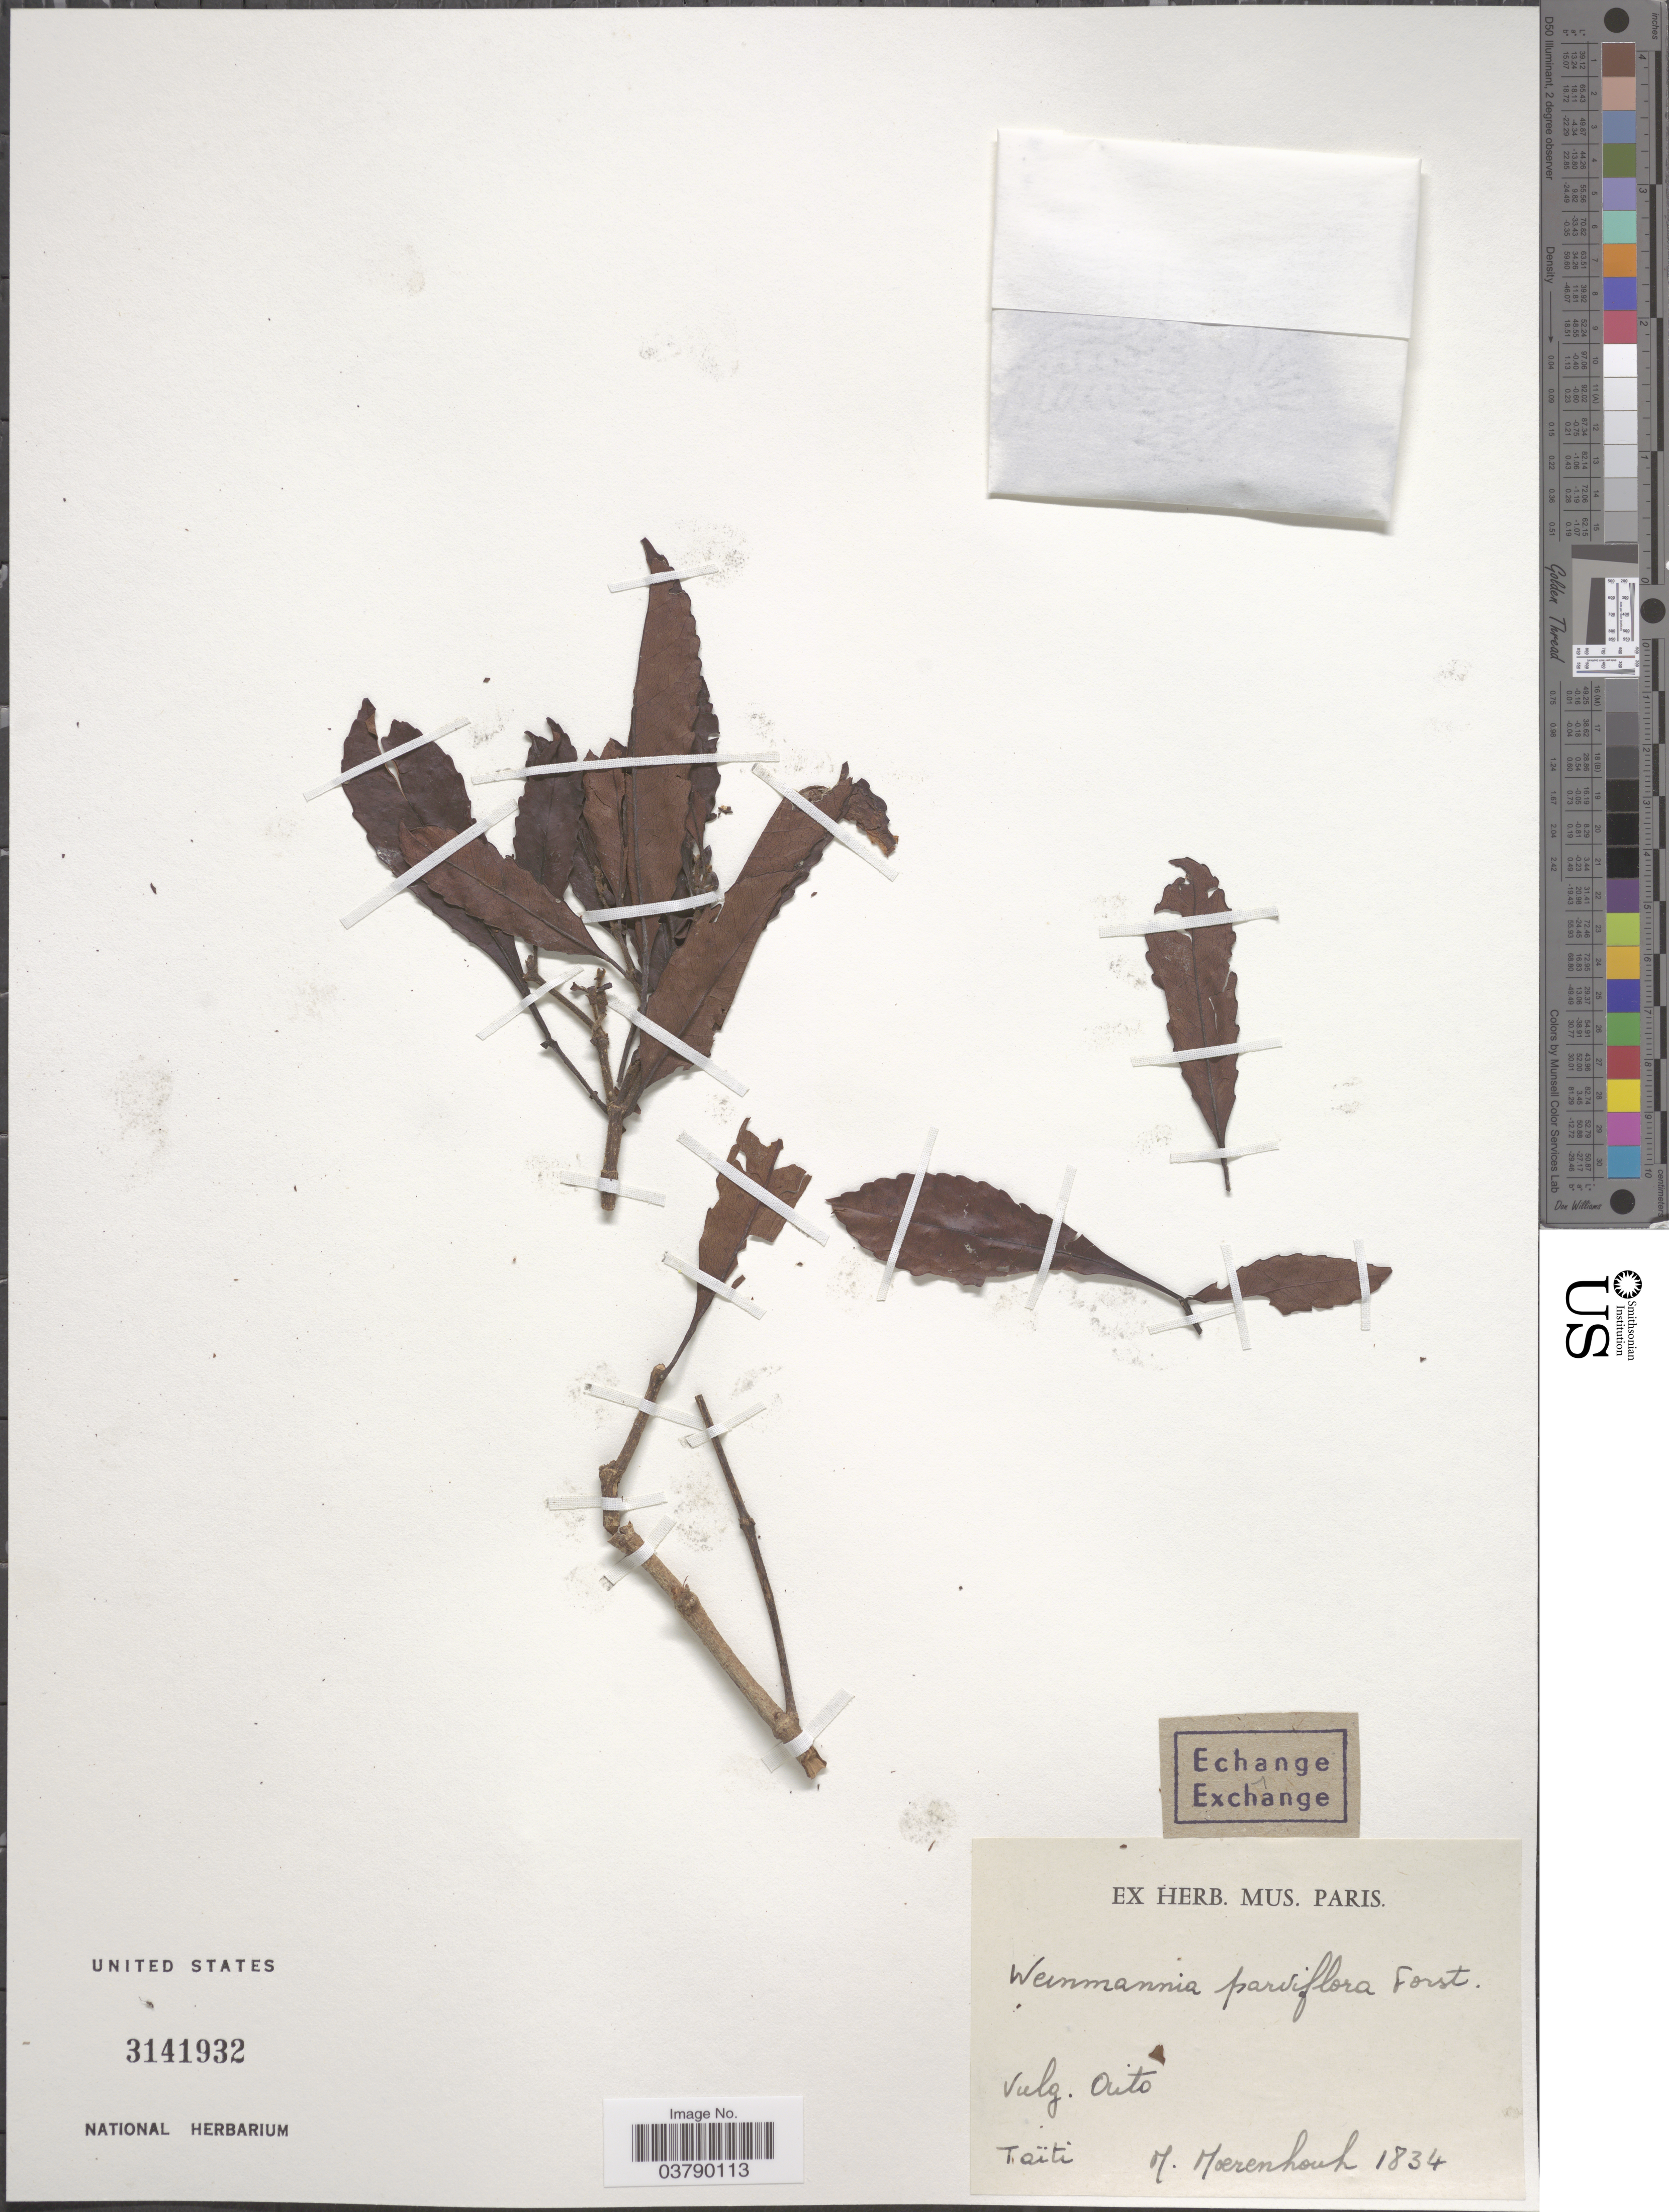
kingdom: Plantae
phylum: Tracheophyta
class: Magnoliopsida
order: Oxalidales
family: Cunoniaceae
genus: Pterophylla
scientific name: Pterophylla parviflora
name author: (G. Forst.) Pillon & H.C. Hopkins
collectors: M. Moerenhout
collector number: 1834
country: French Polynesia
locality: Vulg. Outo. Taïti.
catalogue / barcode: US 3141932